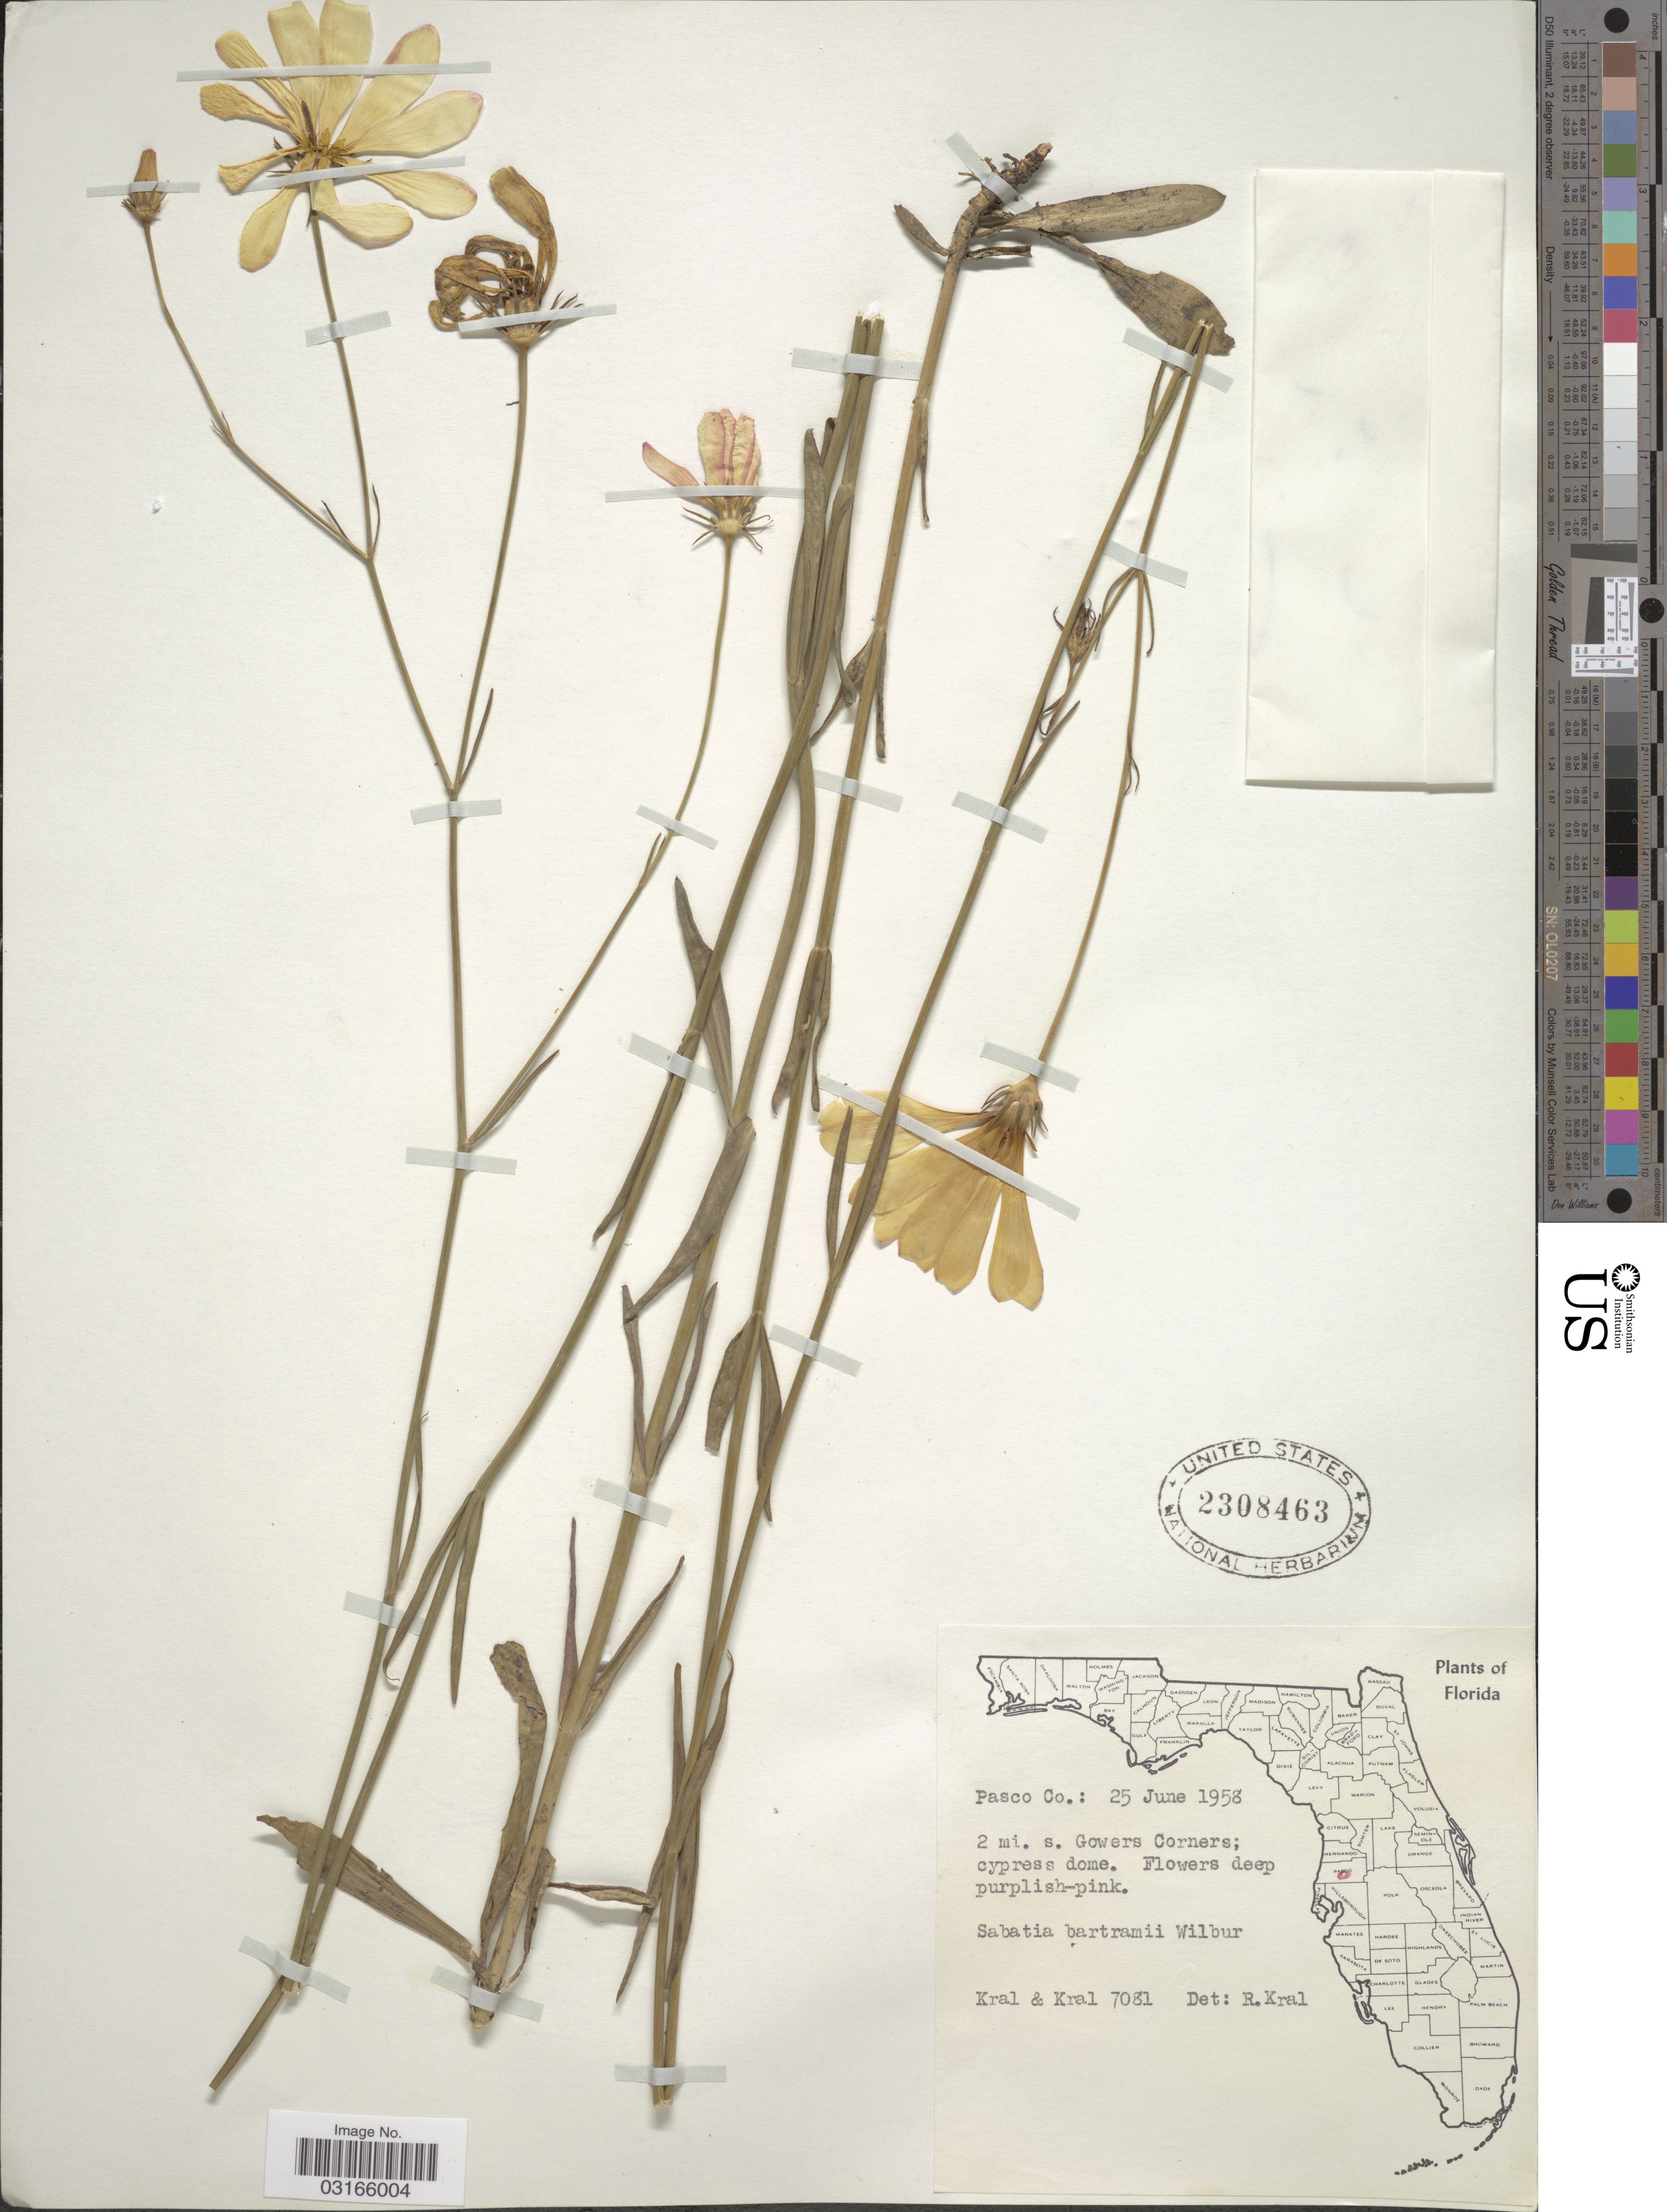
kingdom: Plantae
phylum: Tracheophyta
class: Magnoliopsida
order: Gentianales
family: Gentianaceae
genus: Sabatia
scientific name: Sabatia bartramii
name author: Wilbur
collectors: -- Kral & -- Kral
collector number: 7081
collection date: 1958-06-25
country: United States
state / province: Florida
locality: Pasco Co.: 2 mi. s. Gowers Corners; cypress dome.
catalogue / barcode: US 2308463